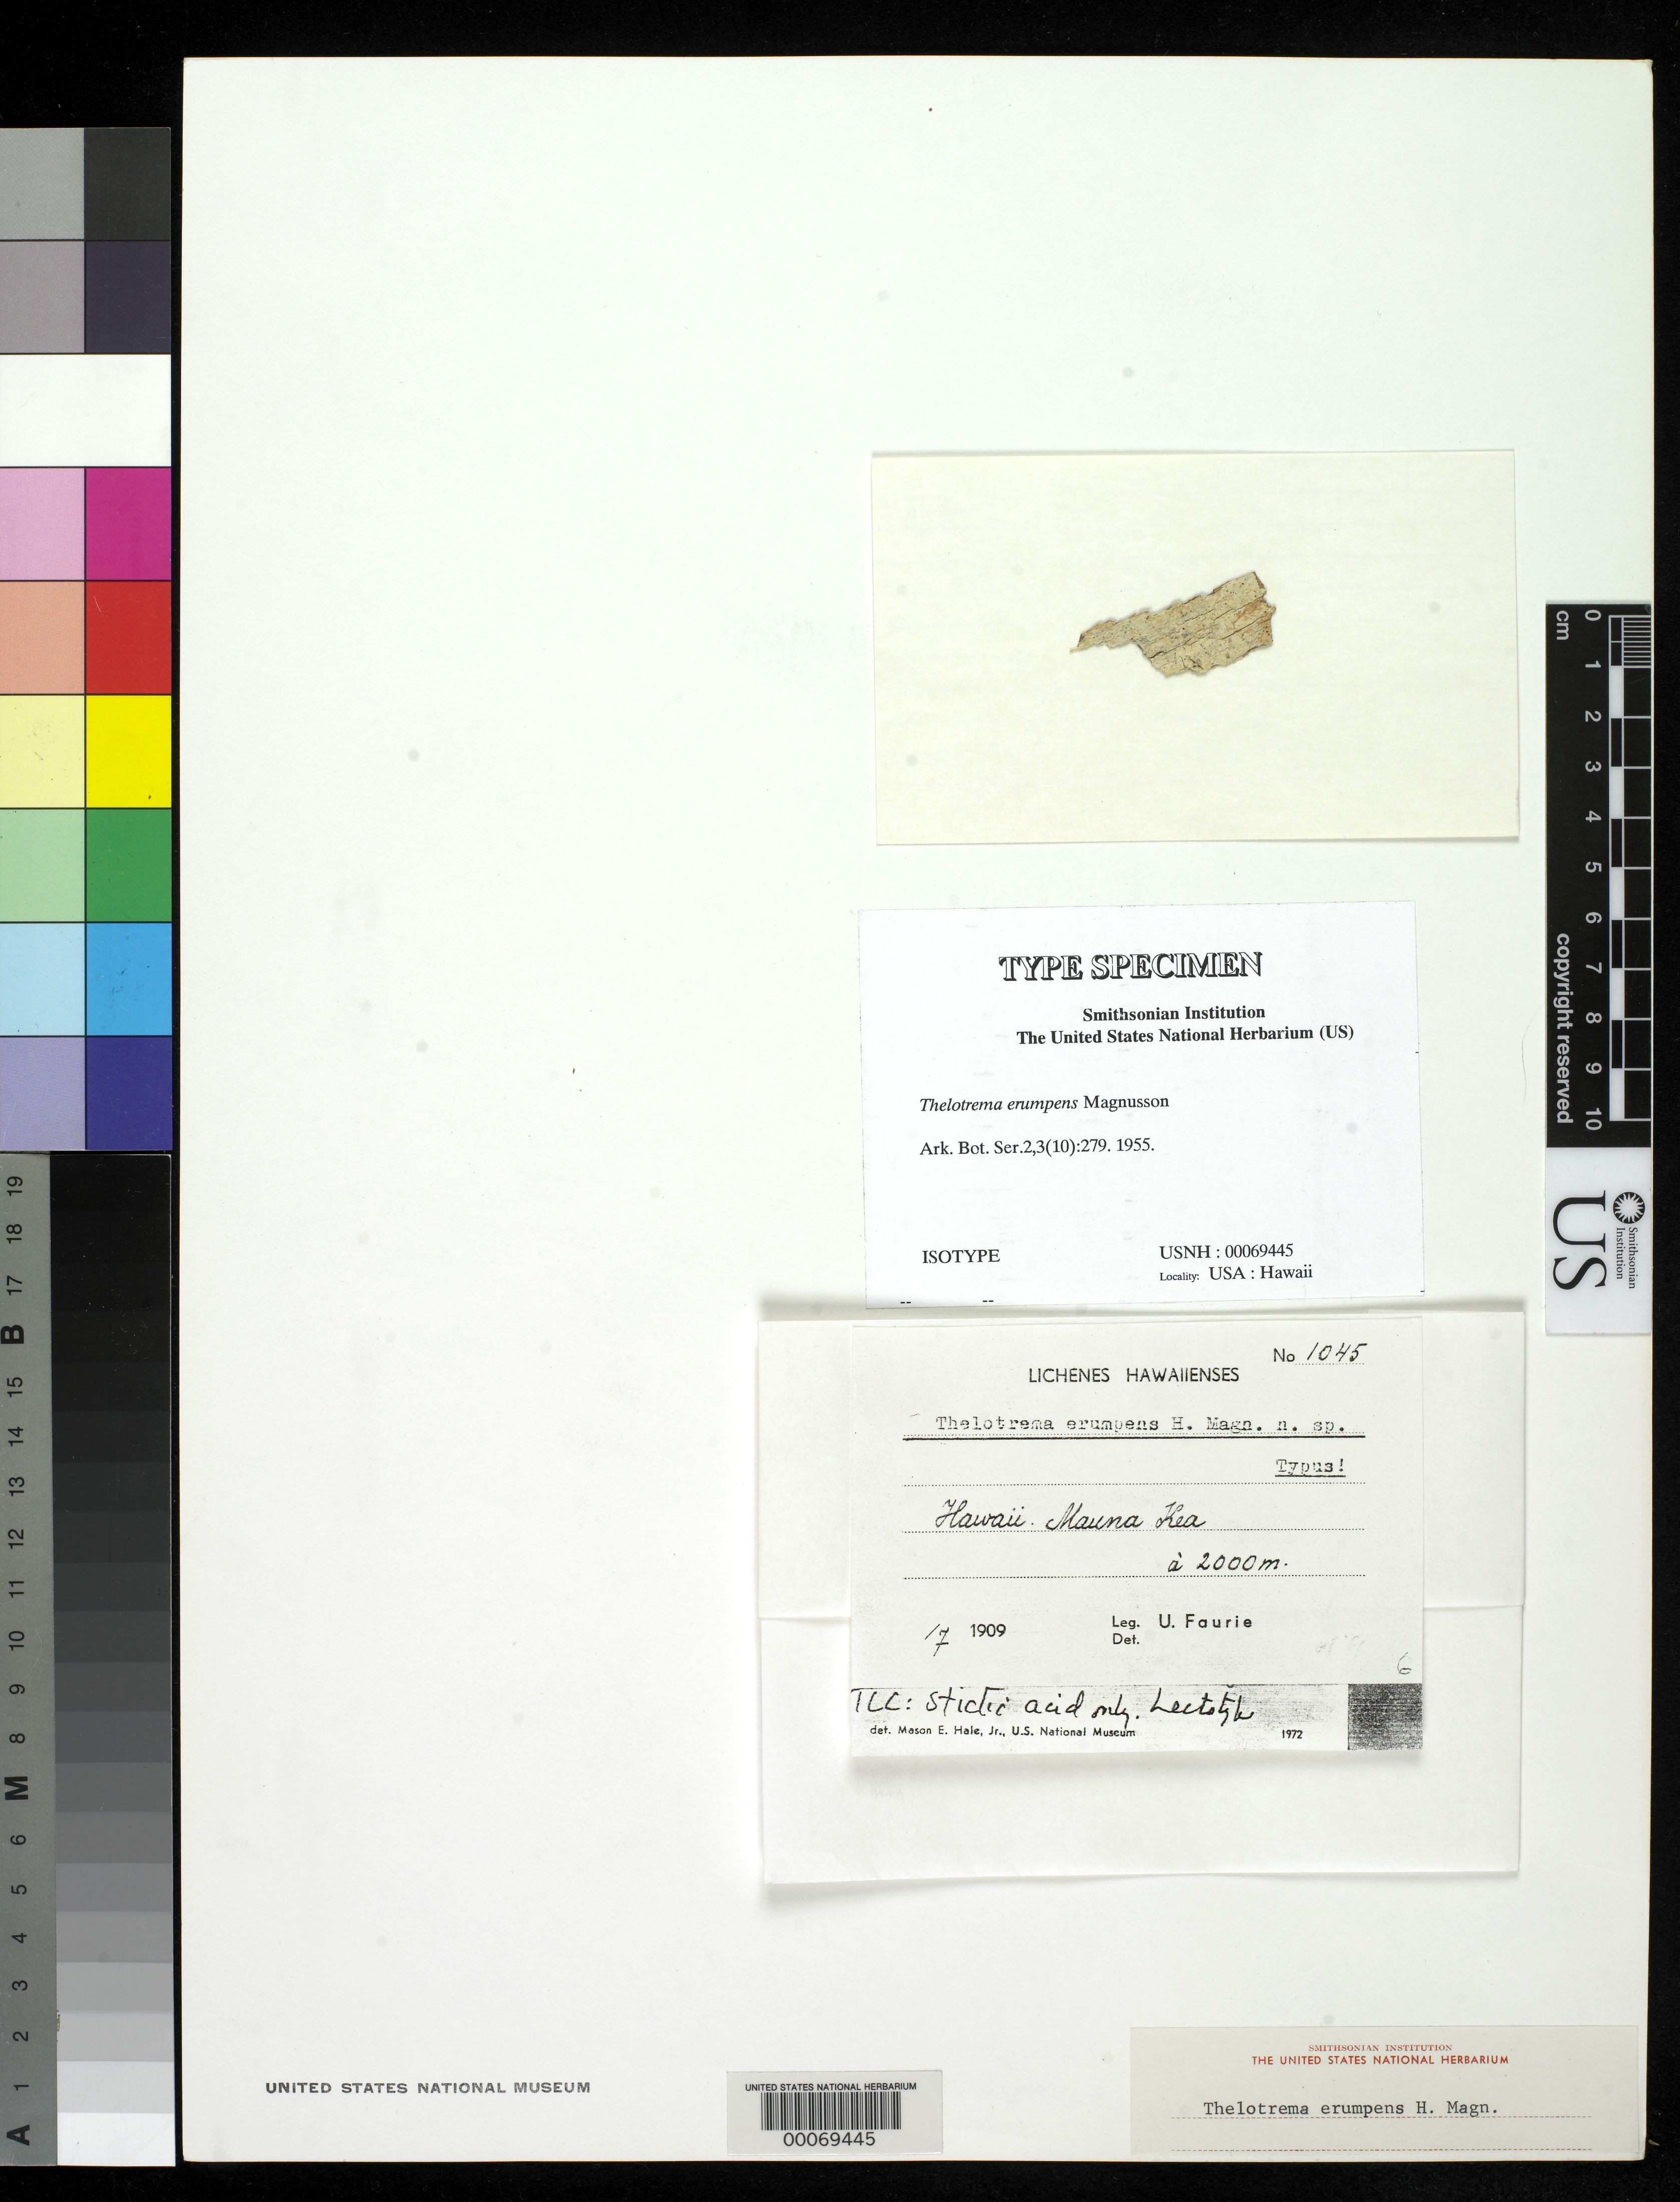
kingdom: Fungi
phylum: Ascomycota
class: Lecanoromycetes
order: Ostropales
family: Graphidaceae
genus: Thelotrema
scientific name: Thelotrema erumpens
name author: H. Magn.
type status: Isotype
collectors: U. Faurie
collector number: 1045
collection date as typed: Jul 1909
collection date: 1909-07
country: United States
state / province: Hawaii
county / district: Hawaii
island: Hawaii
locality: Mauna Kea.